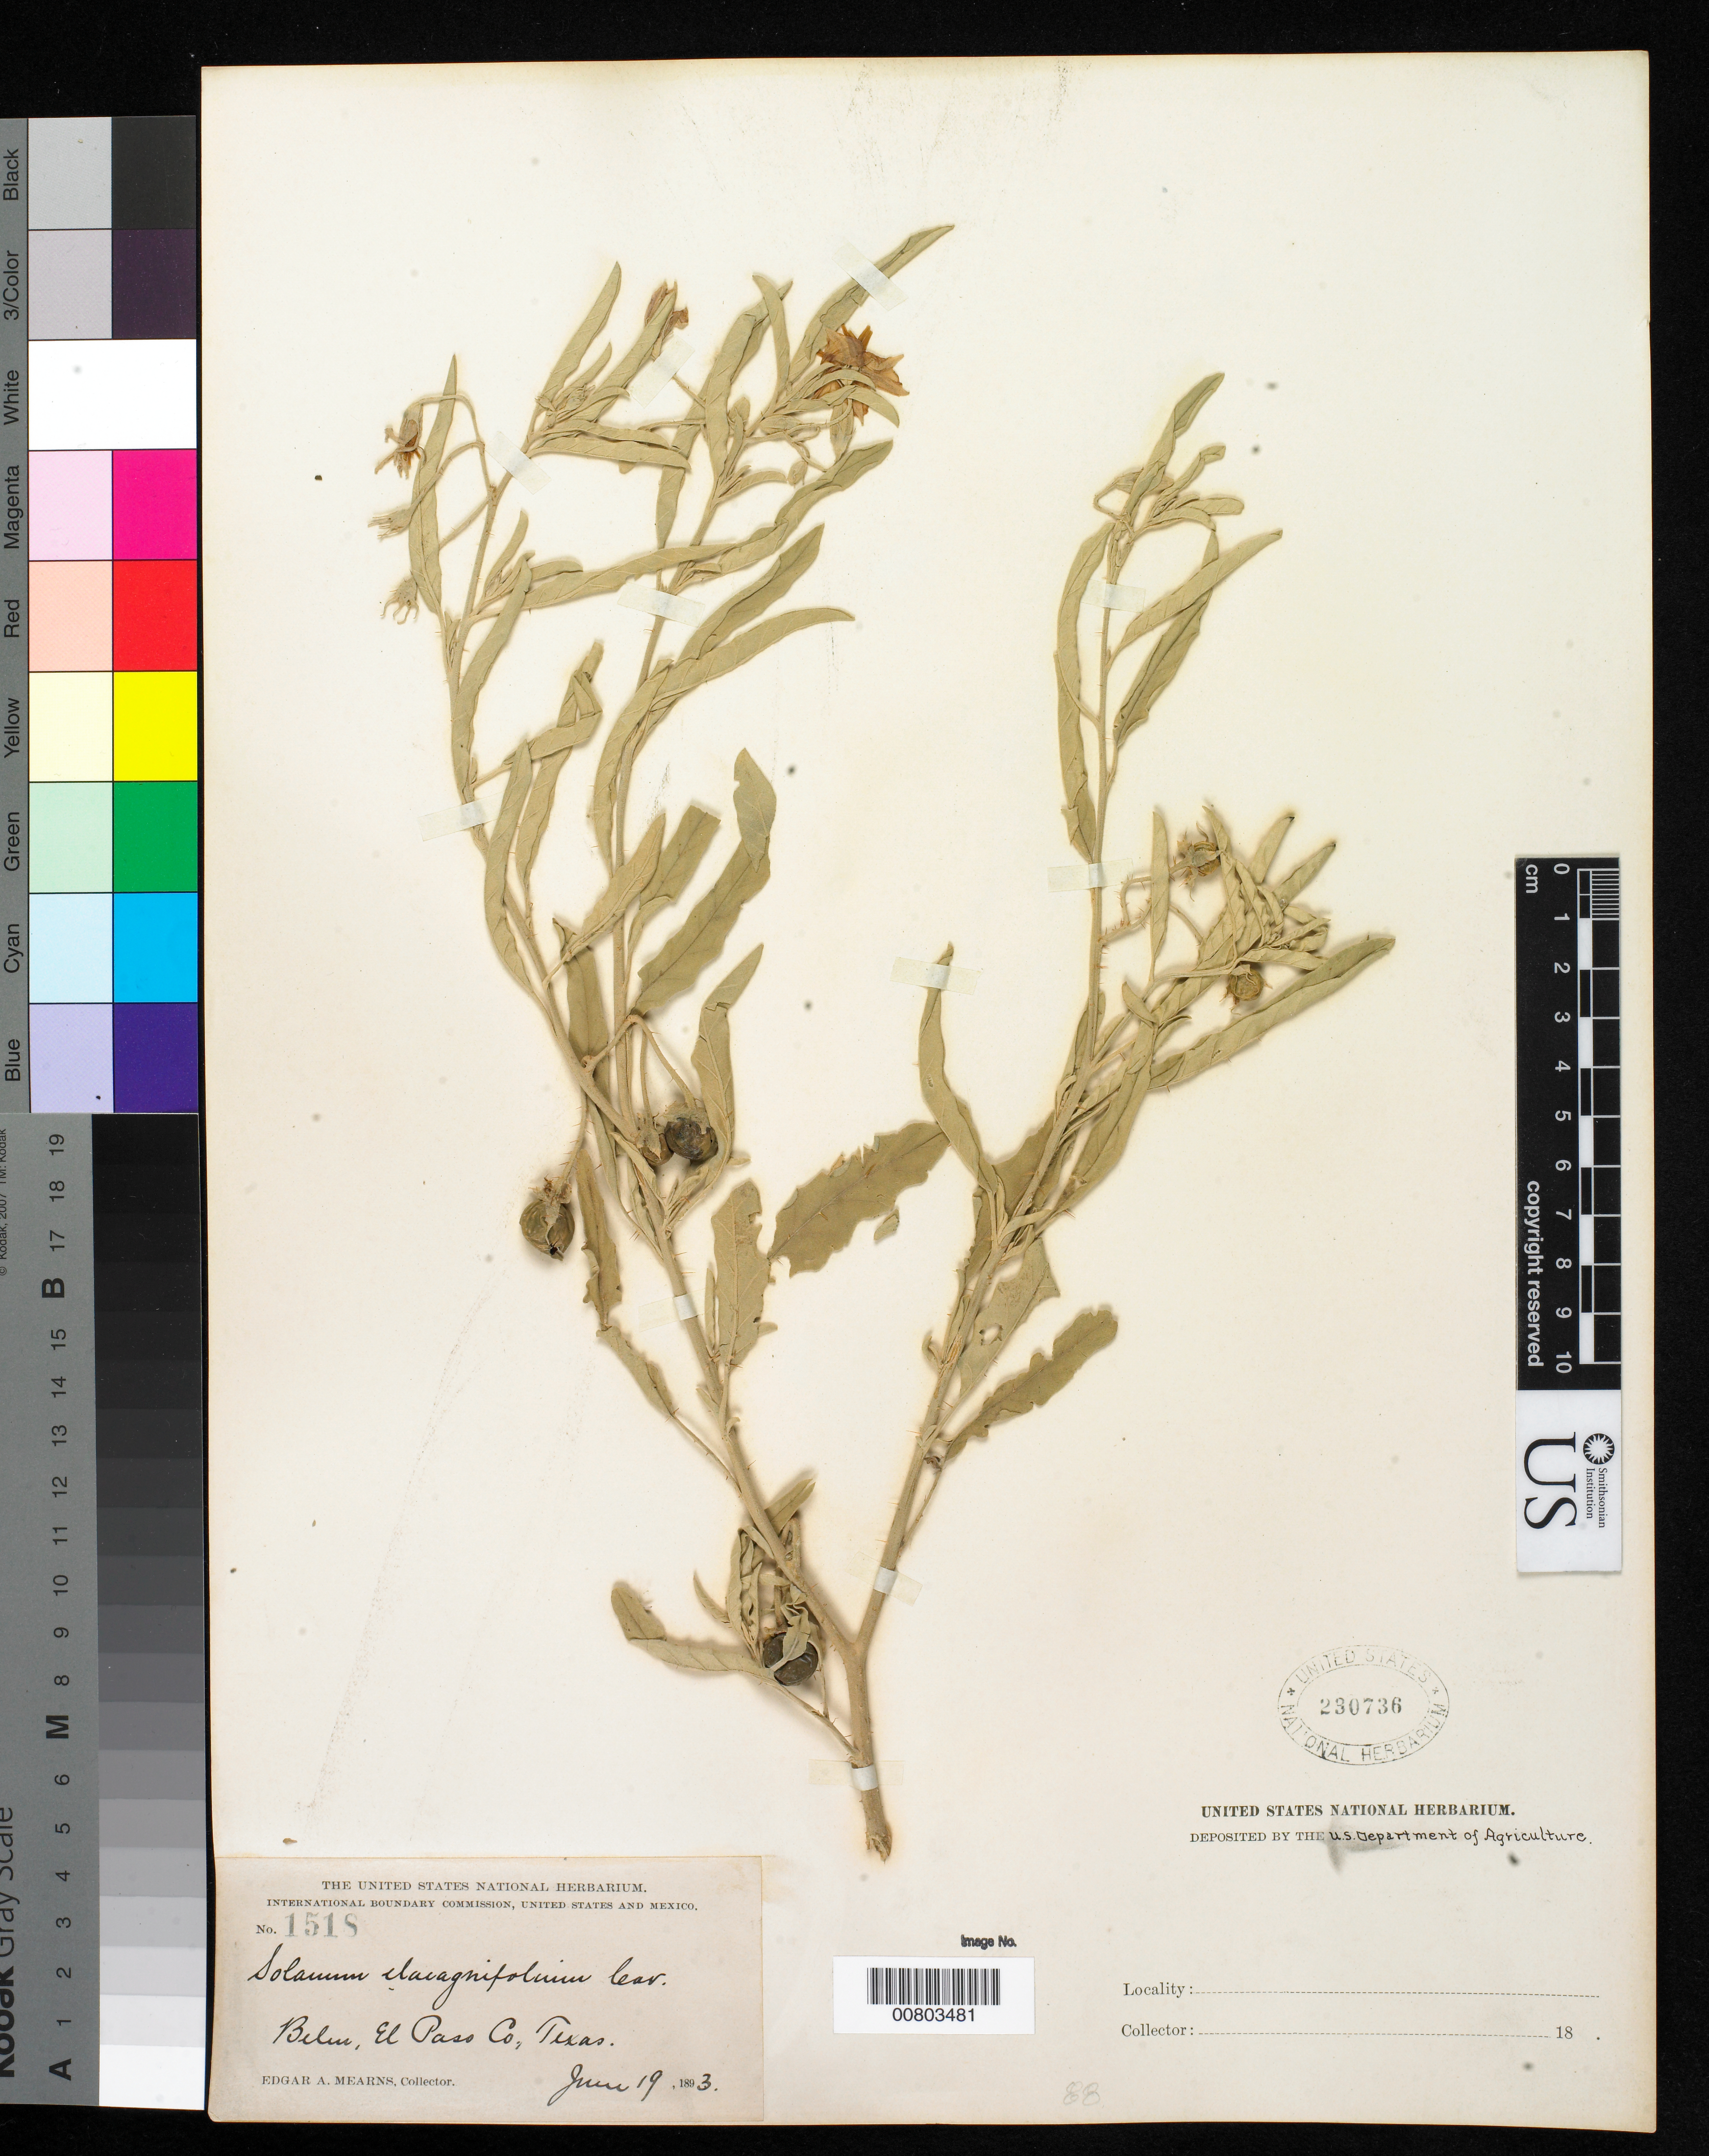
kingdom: Plantae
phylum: Tracheophyta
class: Magnoliopsida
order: Solanales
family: Solanaceae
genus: Solanum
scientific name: Solanum elaeagnifolium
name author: Cav.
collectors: E. A. Mearns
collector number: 1518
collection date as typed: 19 Jun 1893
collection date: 1893-06-19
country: United States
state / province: Texas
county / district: El Paso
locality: Belur, El Paso County, Texas.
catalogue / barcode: US 230736